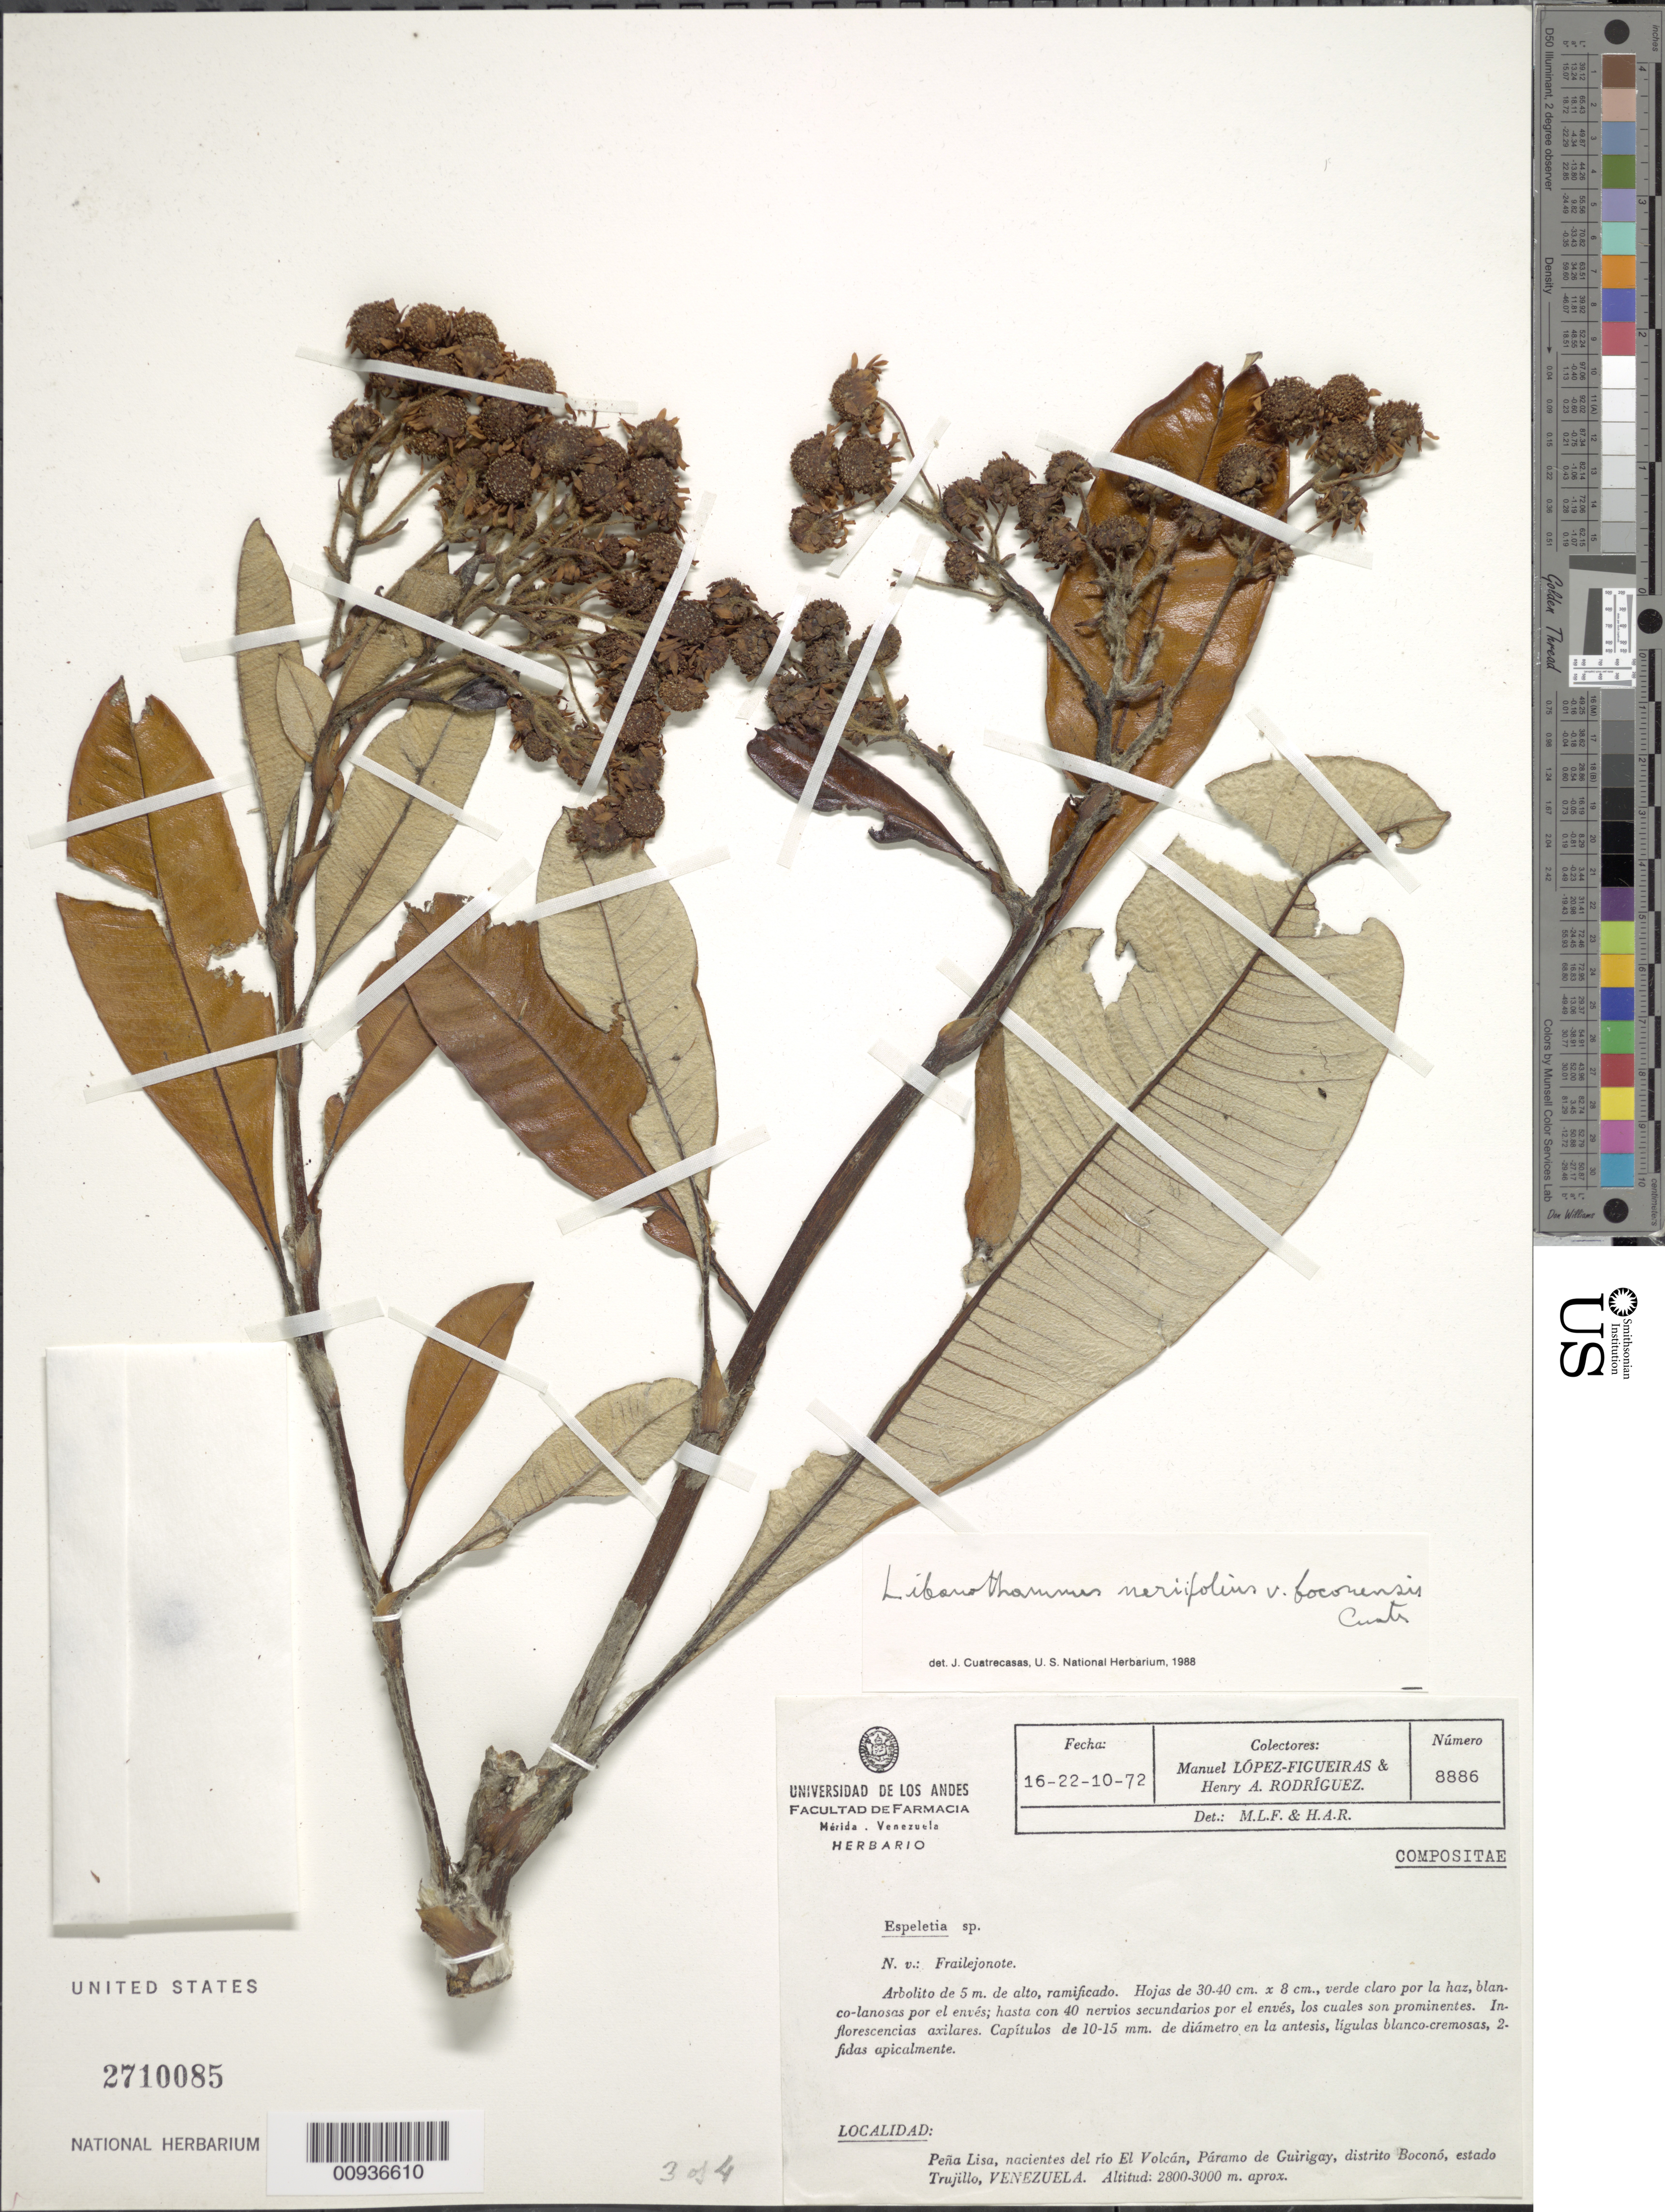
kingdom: Plantae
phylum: Tracheophyta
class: Magnoliopsida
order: Asterales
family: Asteraceae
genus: Libanothamnus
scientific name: Libanothamnus neriifolius var. boconensis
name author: Cuatrec.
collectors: M. López Figueiras & H. A. Rodriguez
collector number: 8886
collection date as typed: Transcribed d/m/y: 16/10/72 to 22/10/72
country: Venezuela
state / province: Trujillo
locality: Pena Lisa, nacientes del rio El Volcan, Paramo de Guirigay, Distrito Bocono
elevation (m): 2800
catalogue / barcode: US 2710085